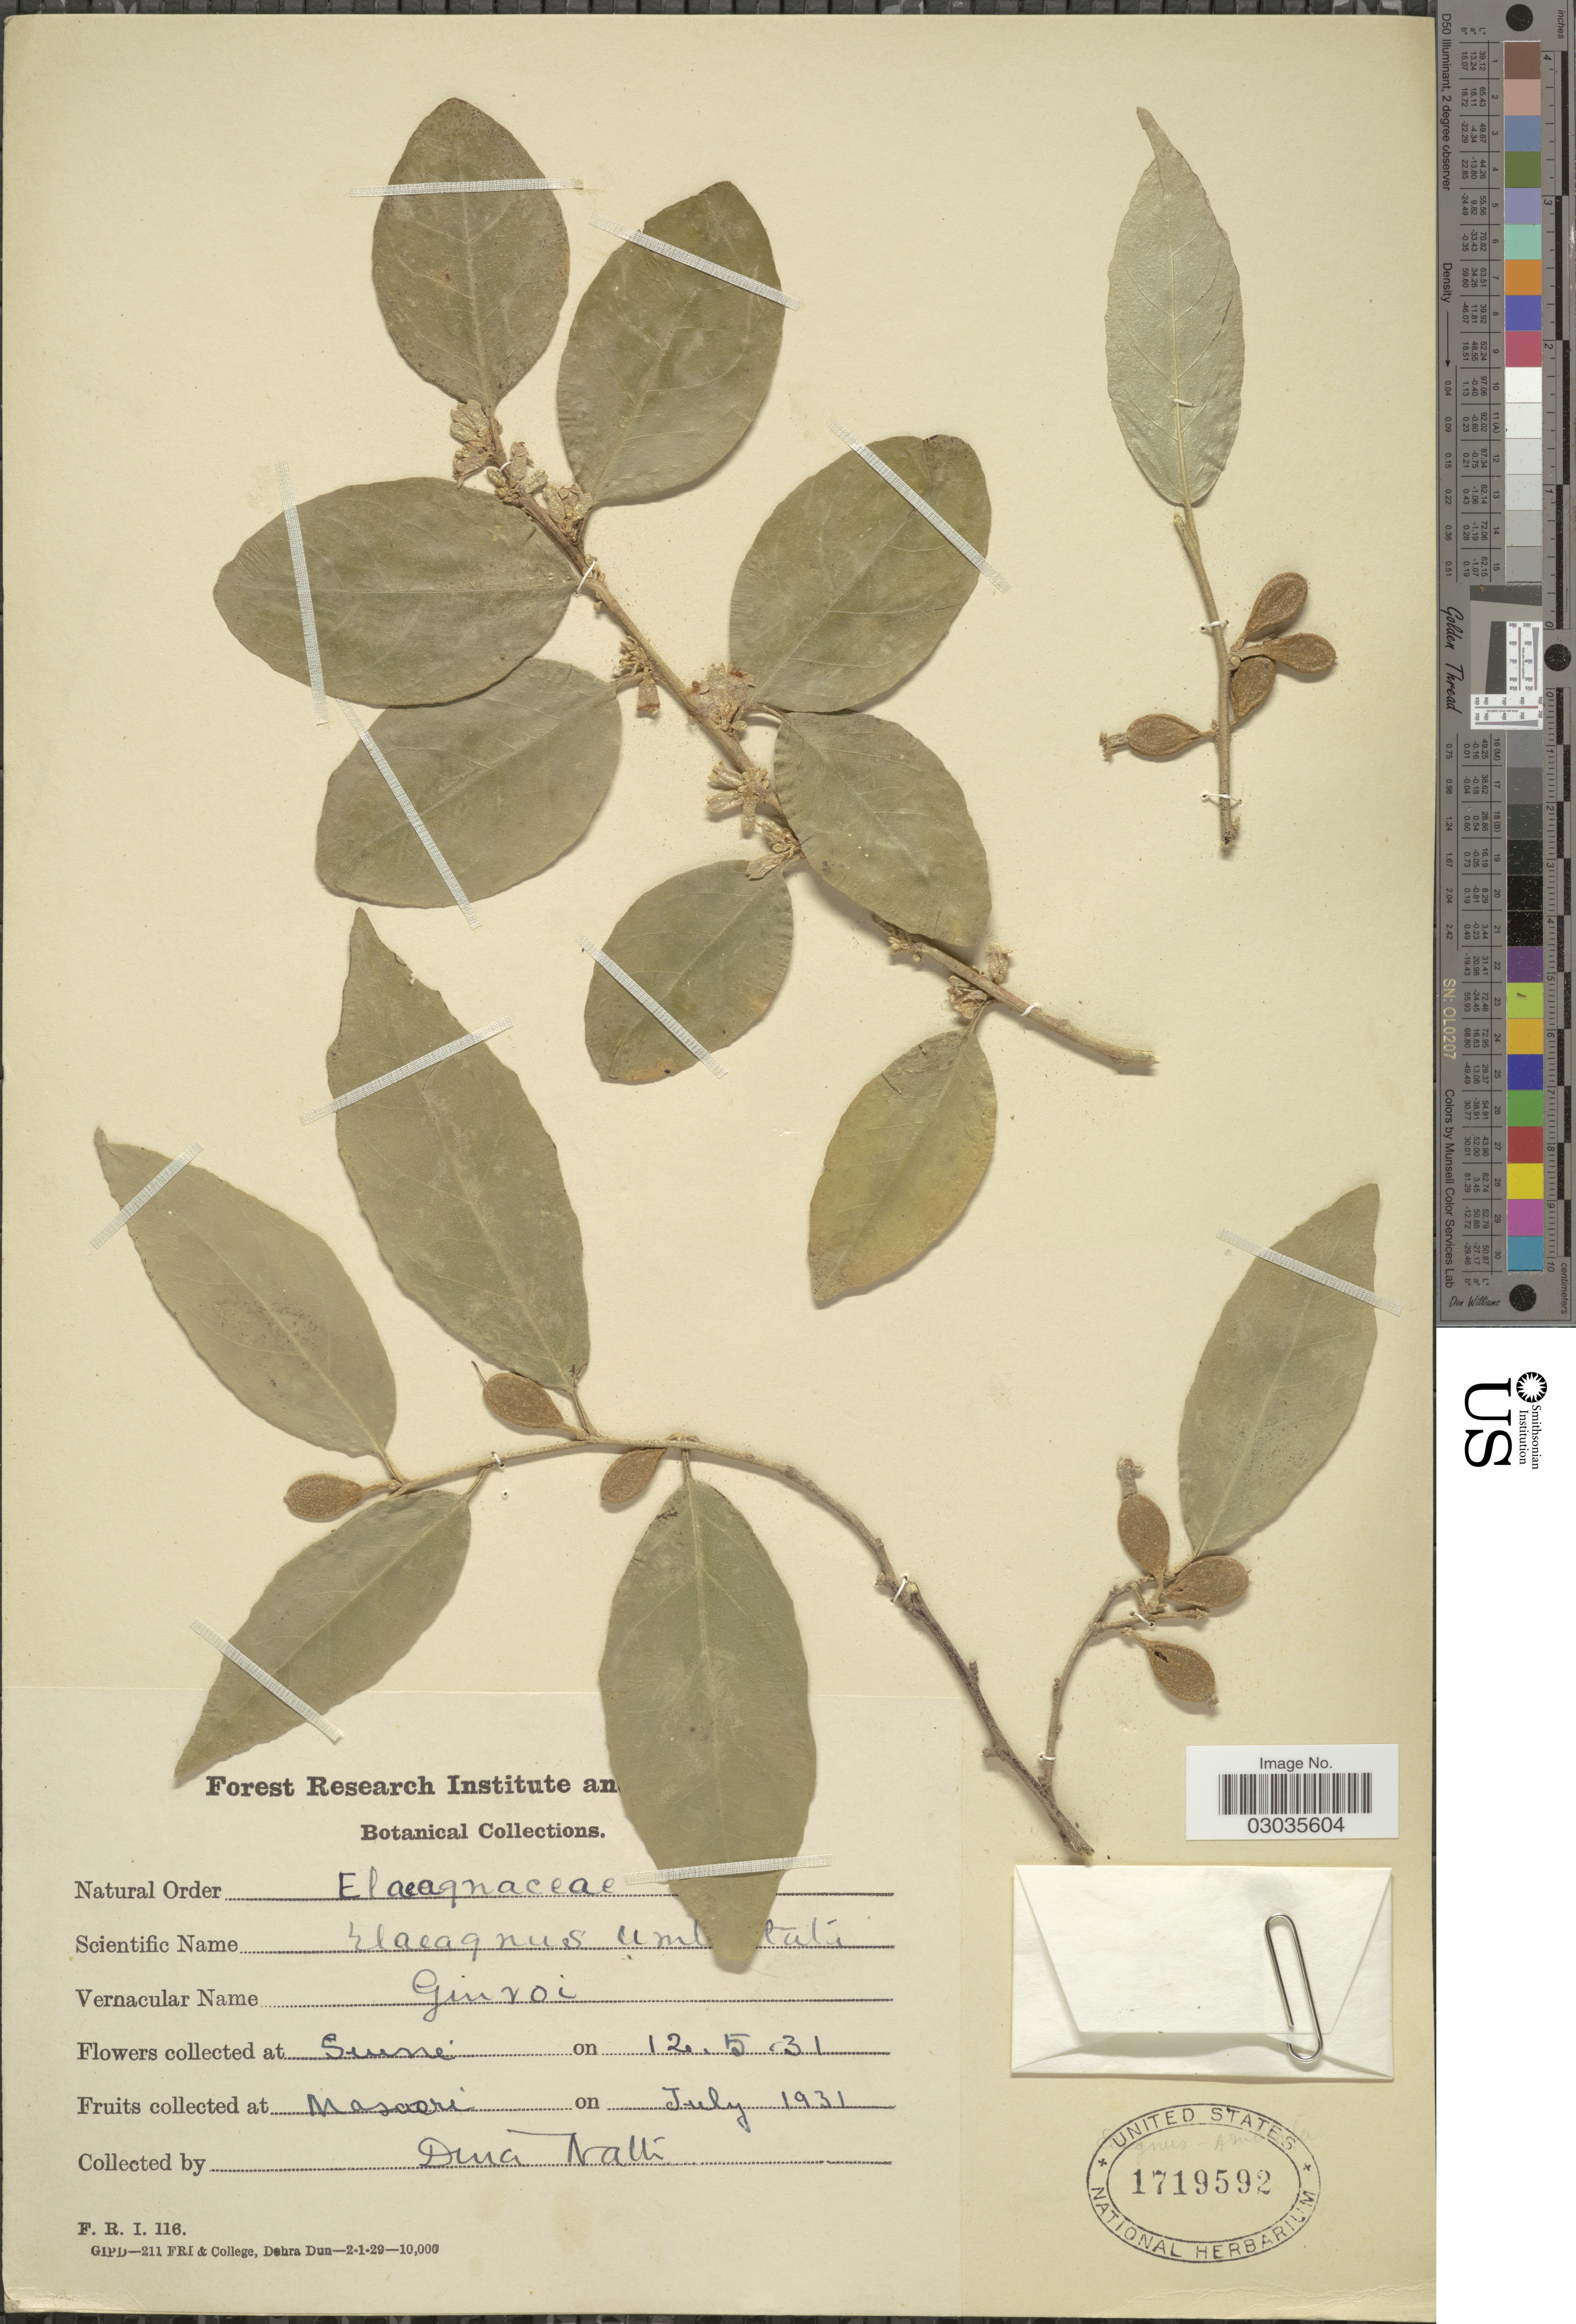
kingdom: Plantae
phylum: Tracheophyta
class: Magnoliopsida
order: Rosales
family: Elaeagnaceae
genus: Elaeagnus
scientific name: Elaeagnus umbellata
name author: Thunb.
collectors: D. Nath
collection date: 1931-05-12/1931-07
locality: Suené [interpreted], Masoori.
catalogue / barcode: US 1719592